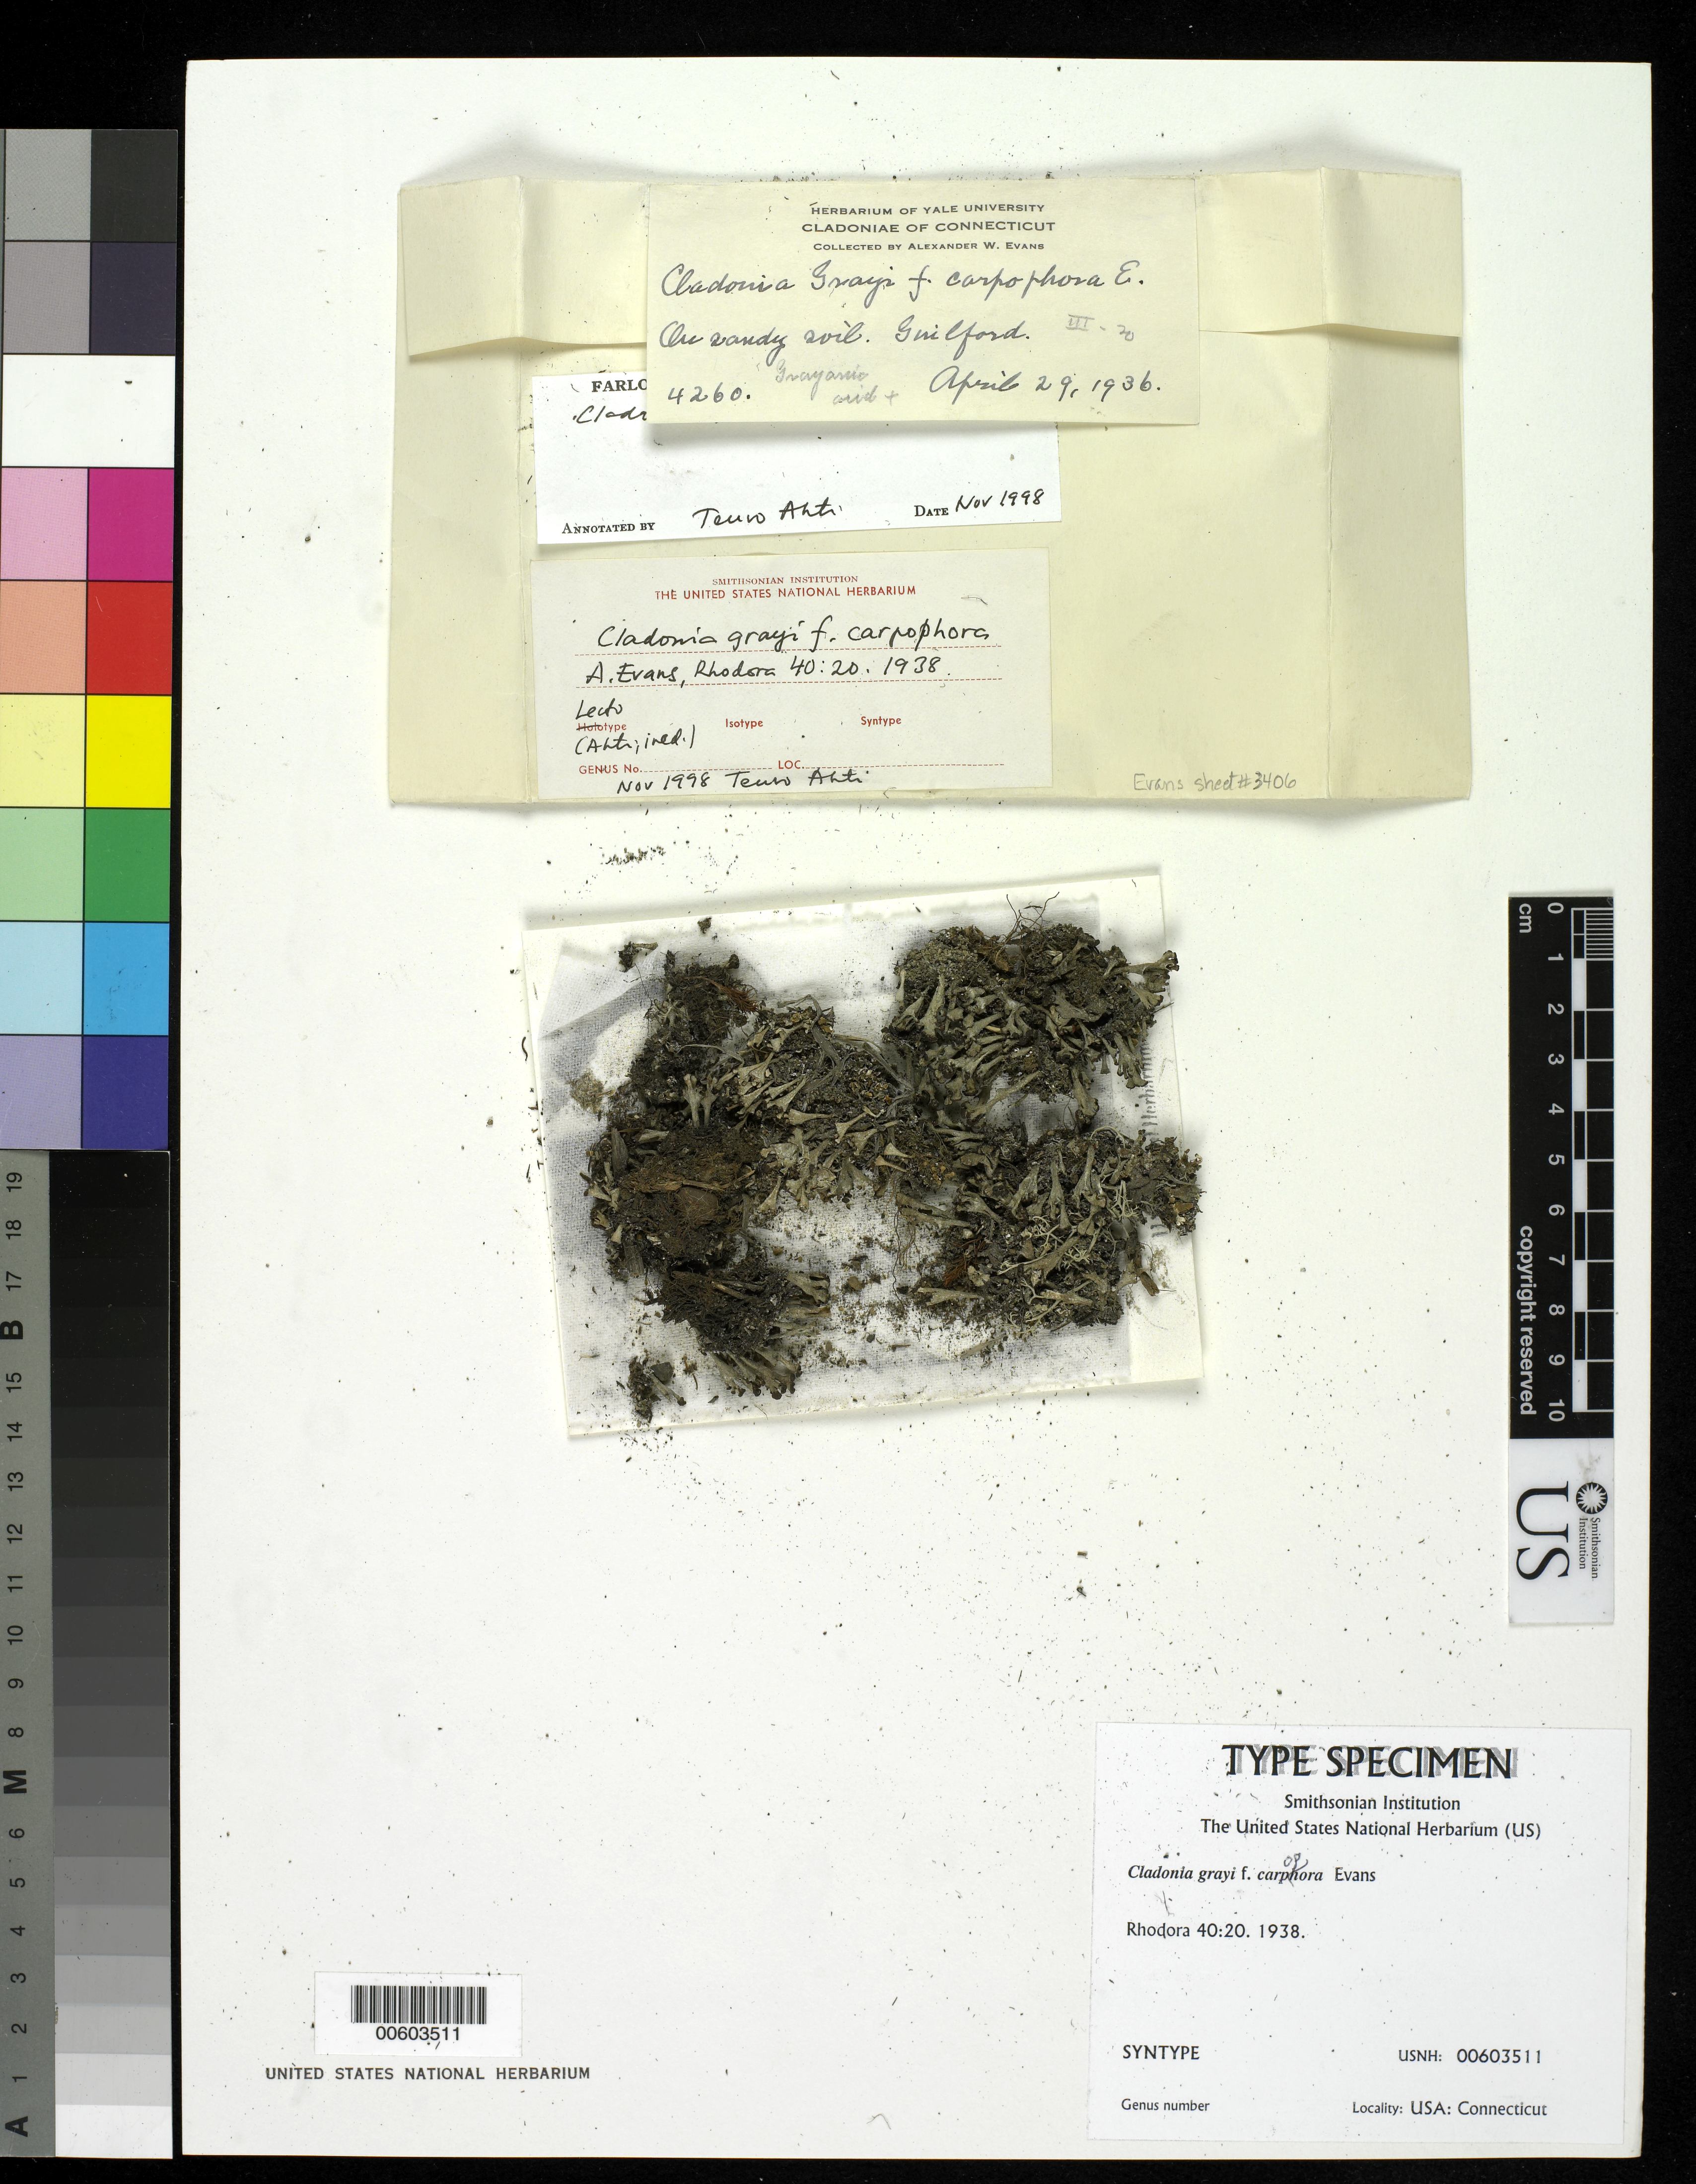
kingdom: Fungi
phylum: Ascomycota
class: Lecanoromycetes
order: Lecanorales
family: Cladoniaceae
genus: Cladonia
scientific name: Cladonia grayi f. carpophora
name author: A. Evans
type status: Syntype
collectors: A. W. Evans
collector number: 4260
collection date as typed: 29 Apr 1936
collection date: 1936-04-29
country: United States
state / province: Connecticut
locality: Guilford.